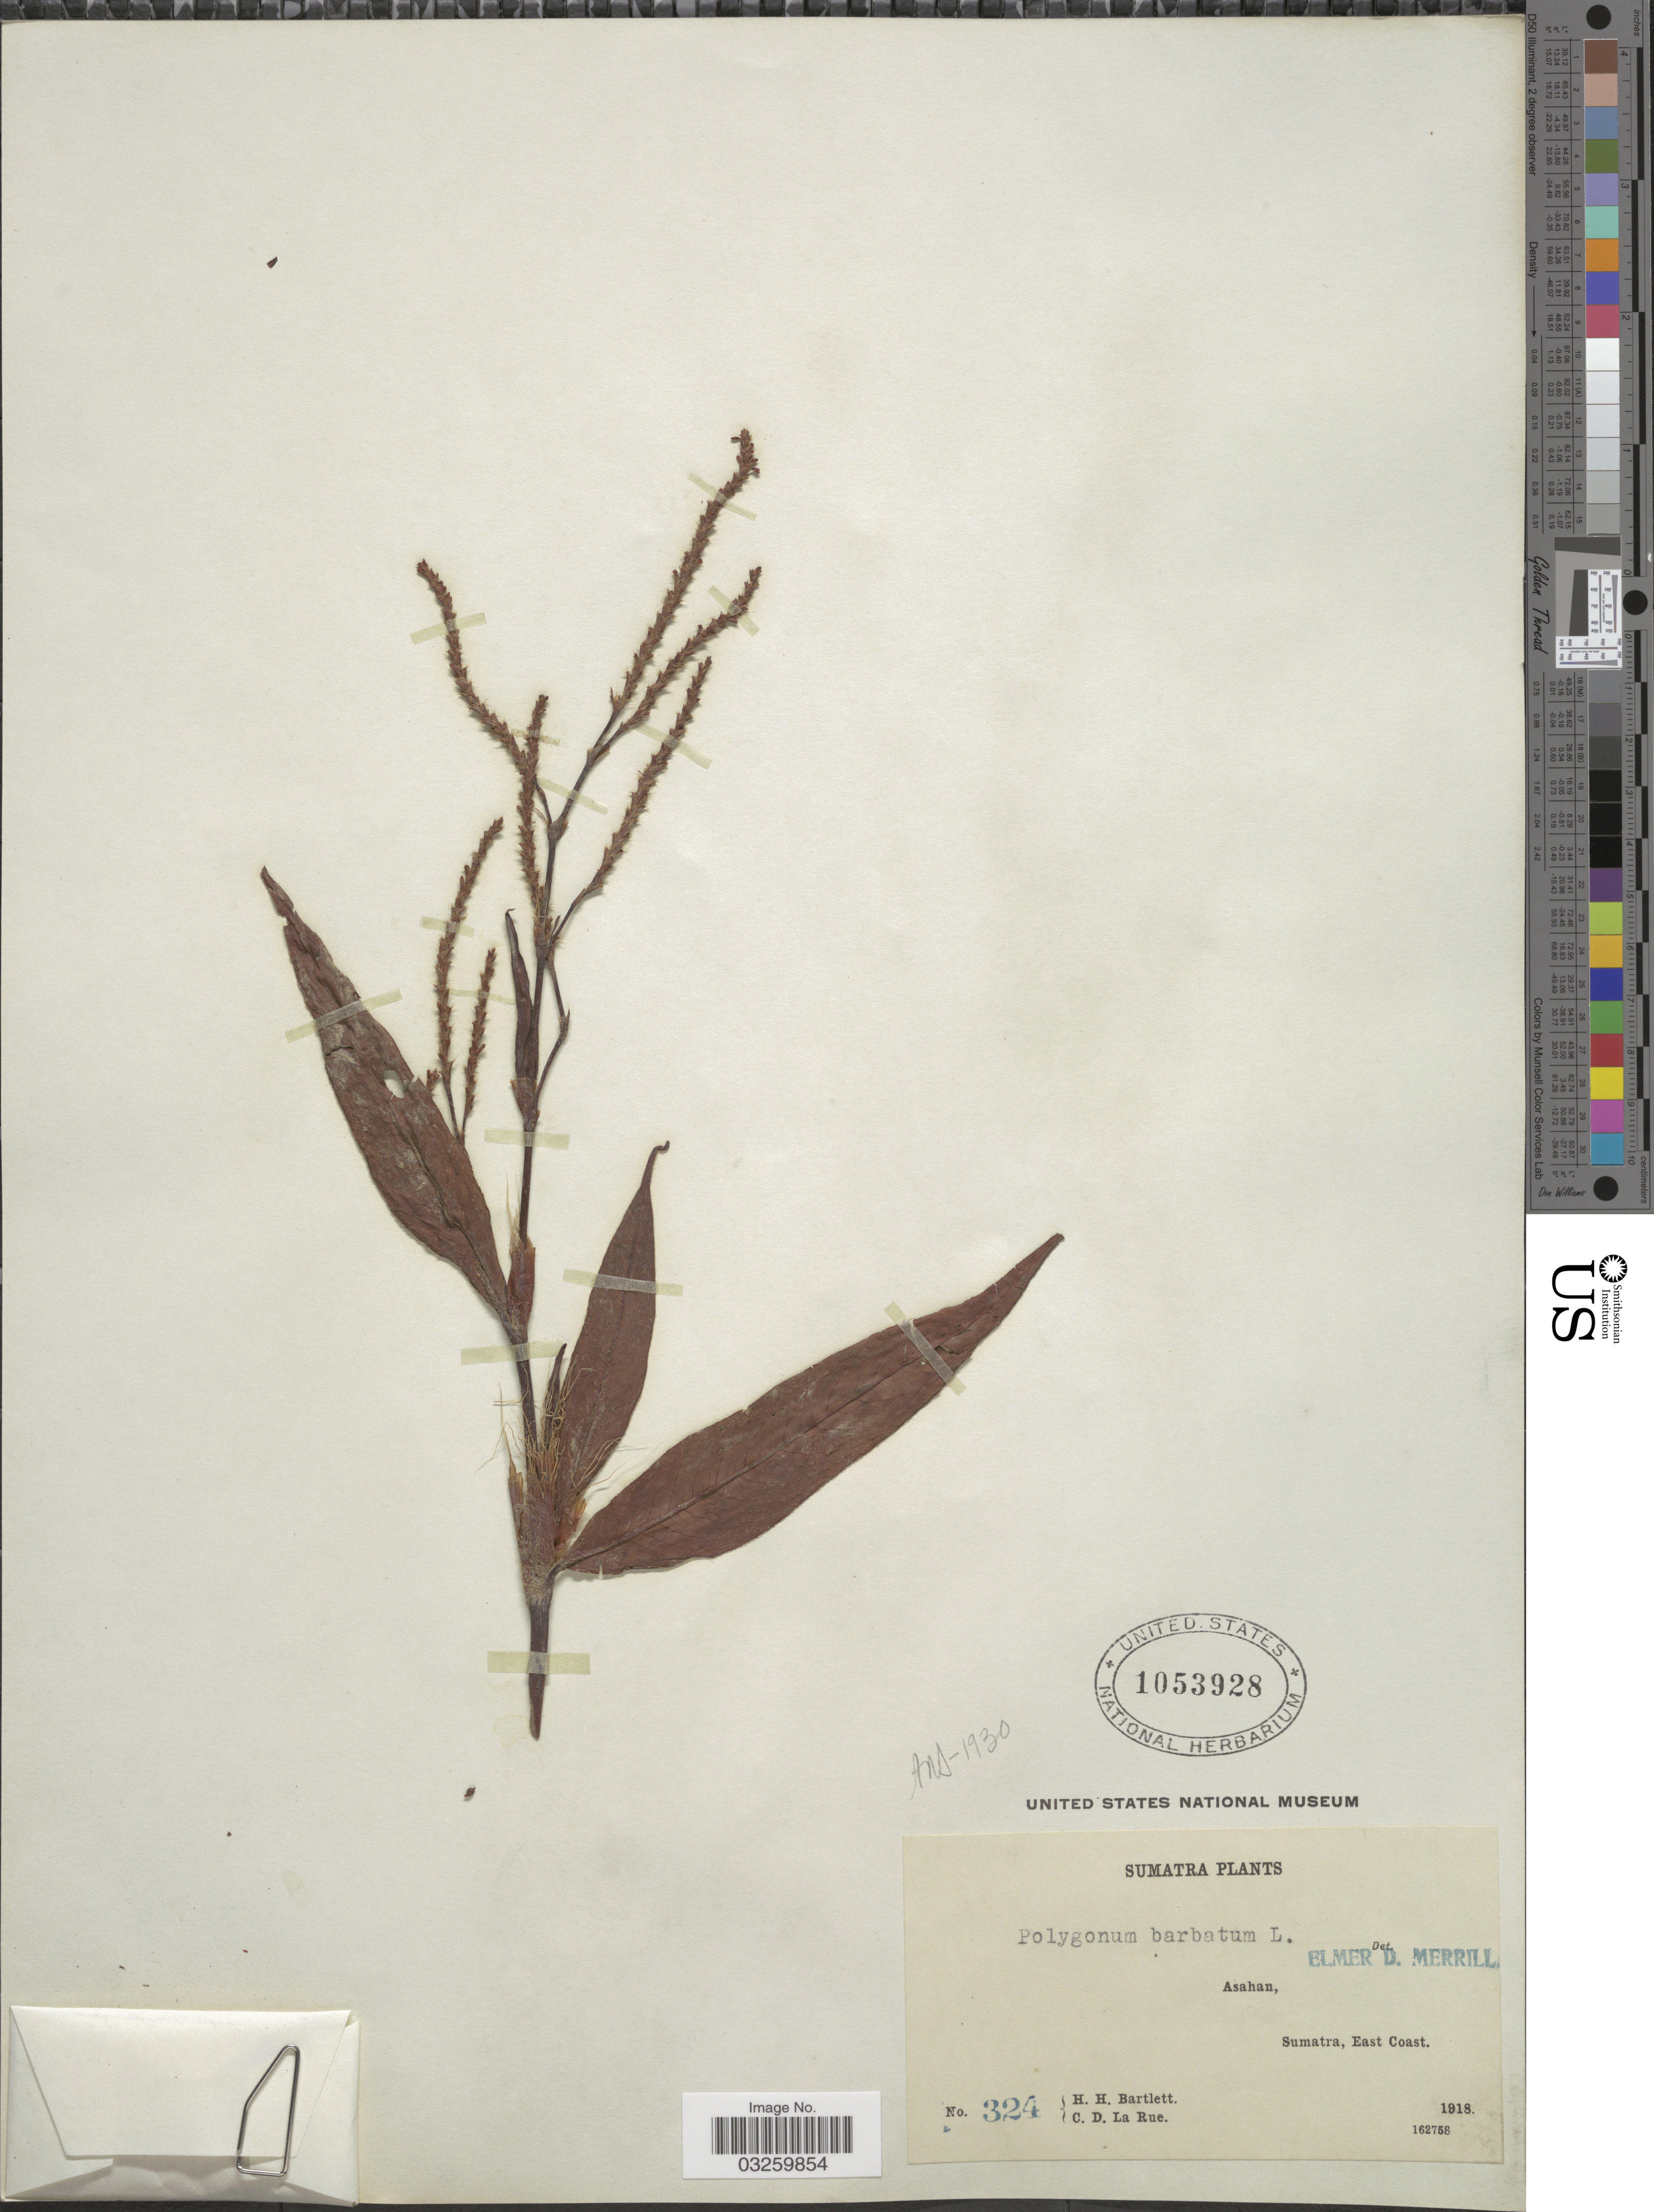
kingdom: Plantae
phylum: Tracheophyta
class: Magnoliopsida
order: Caryophyllales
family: Polygonaceae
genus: Persicaria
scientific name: Persicaria barbata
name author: (L.) H. Hara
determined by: Wagner, W. L., (BOT), Smithsonian Institution - National Museum of Natural History (UNITED STATES)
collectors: H. H. Bartlett & C. La Rue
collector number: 324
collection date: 1918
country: Indonesia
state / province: Sumatra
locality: Asahan, East Coast.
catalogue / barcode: US 1053928